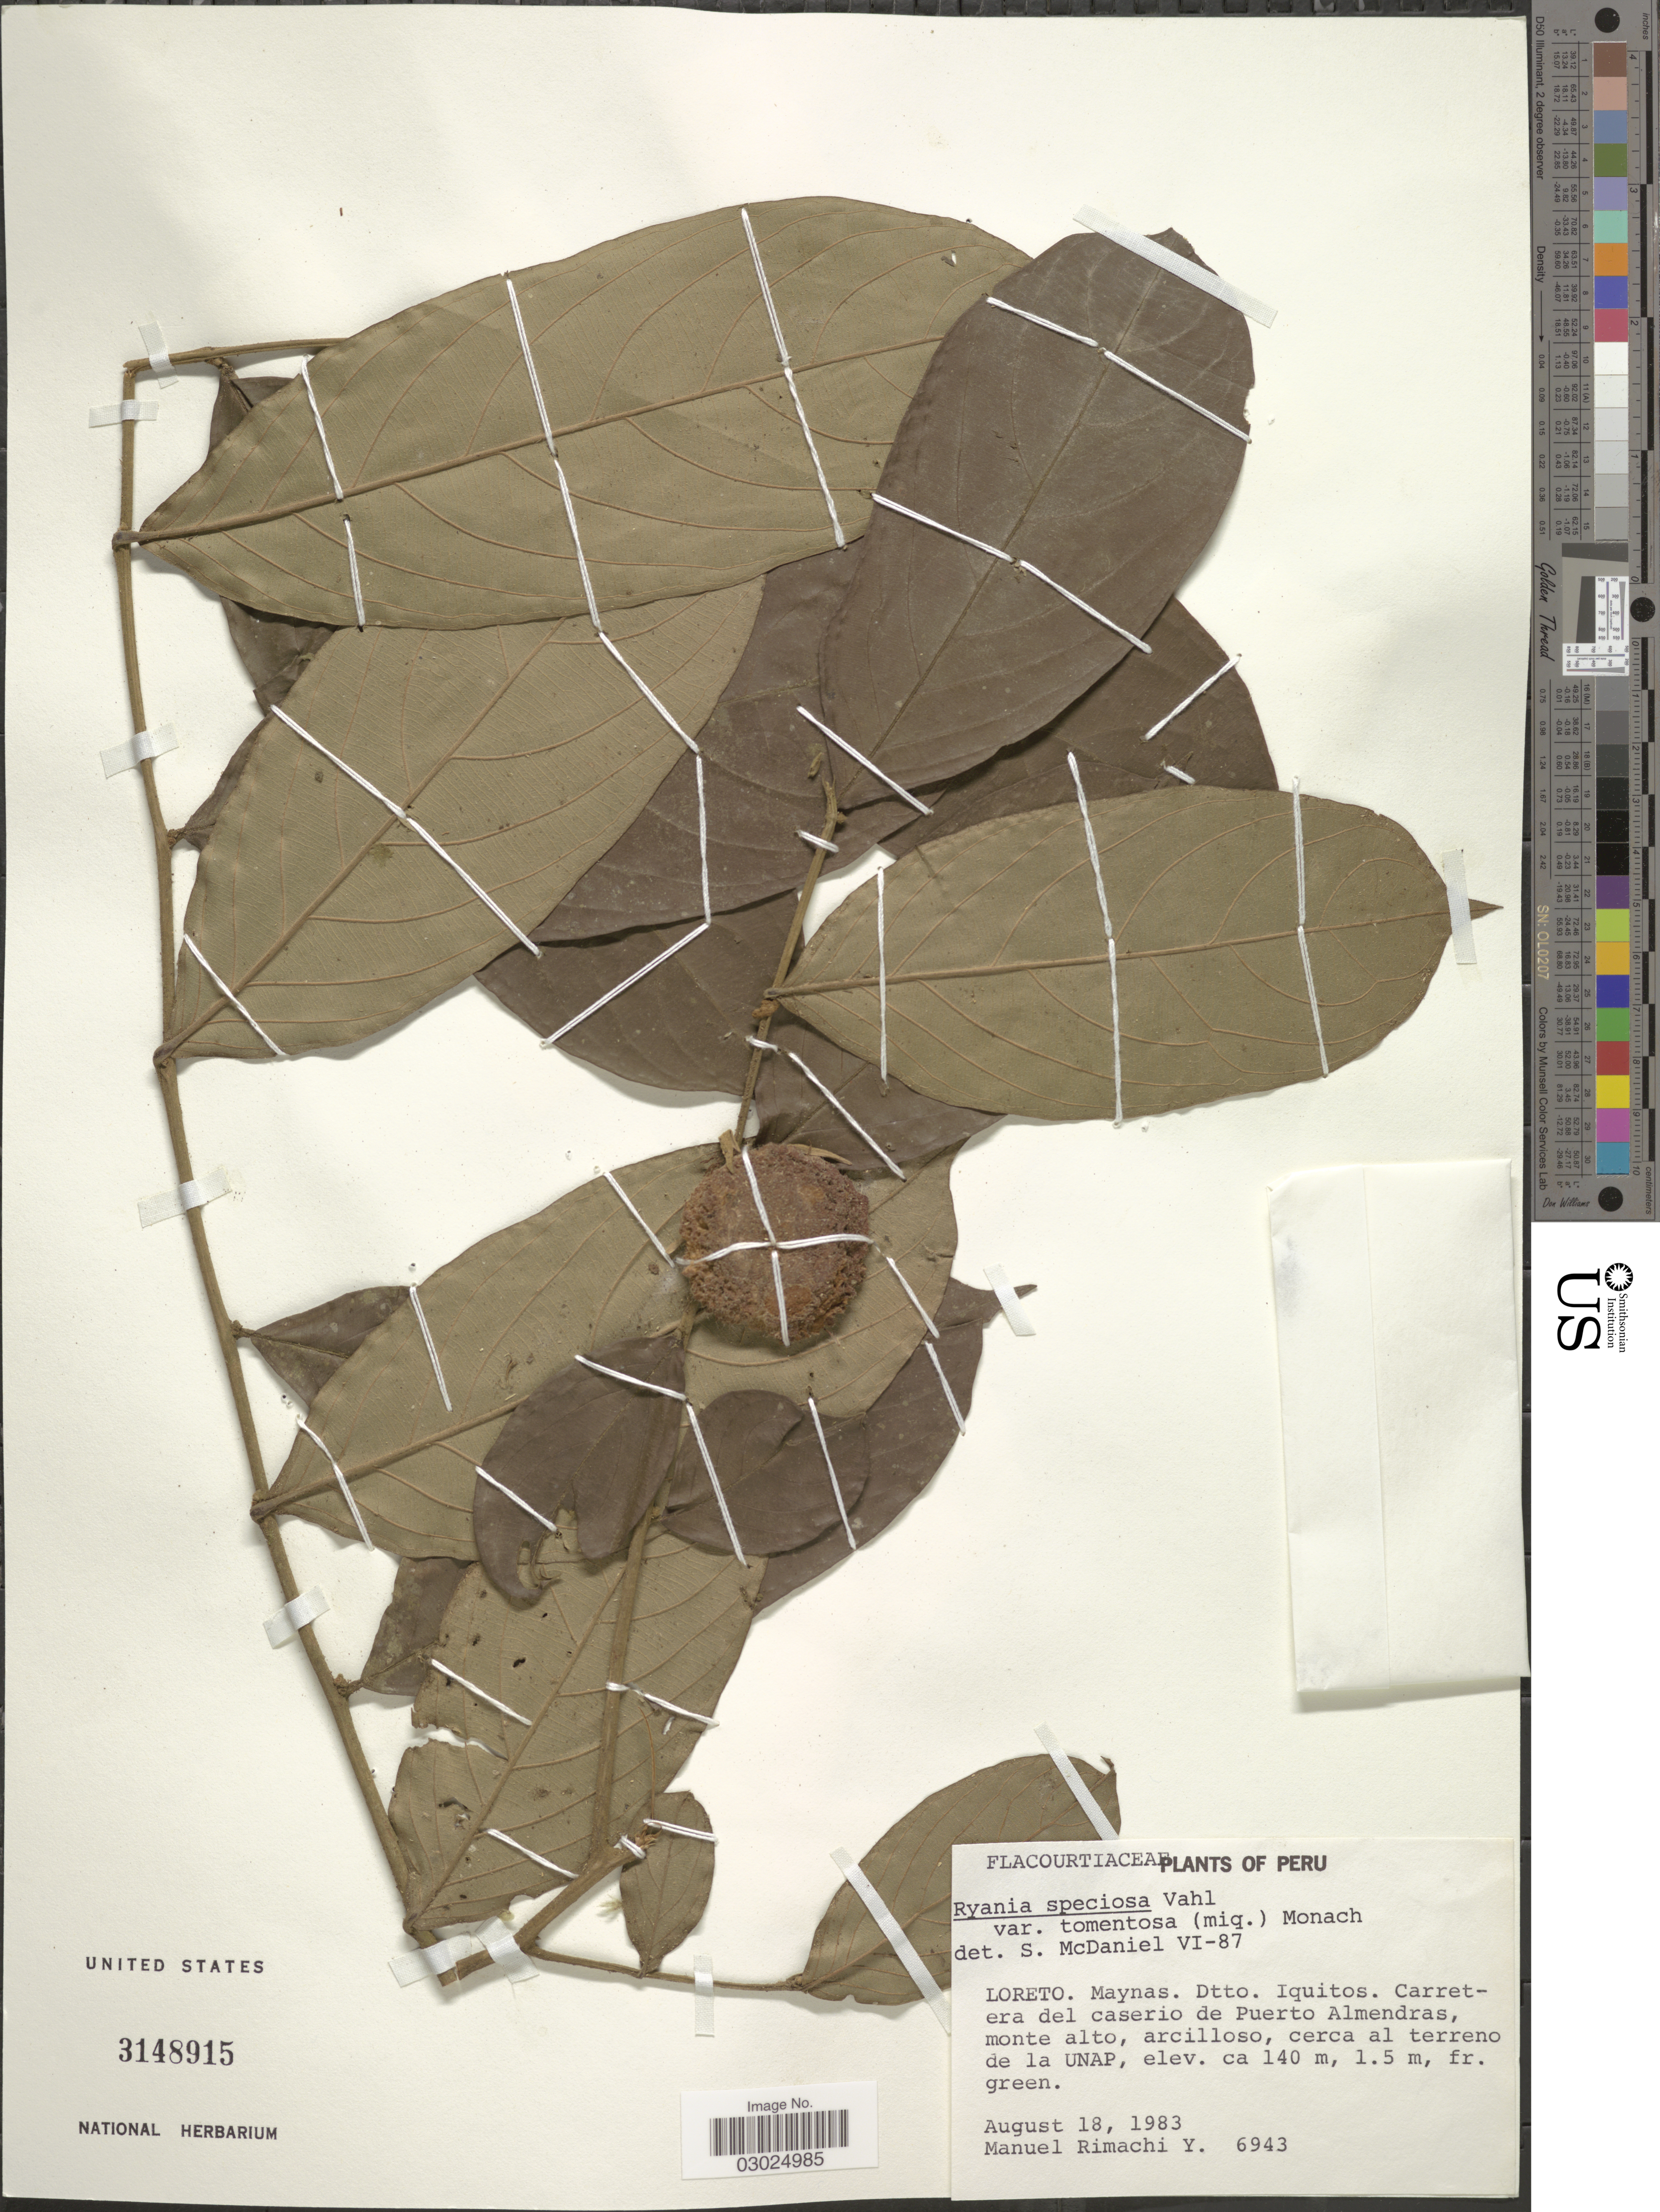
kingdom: Plantae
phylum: Tracheophyta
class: Magnoliopsida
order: Malpighiales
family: Salicaceae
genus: Ryania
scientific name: Ryania speciosa var. tomentosa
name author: (Miq.) Monach.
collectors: M. Rimachi Y.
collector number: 6943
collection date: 1983-08-18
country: Peru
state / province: Loreto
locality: Loreto. Maynas. Dtto. Iquitos. Carretera del caserio de Puerto Almendras, monte alto, arcilloso, cerca al terreno de la UNAP.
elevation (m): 140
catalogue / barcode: US 3148915